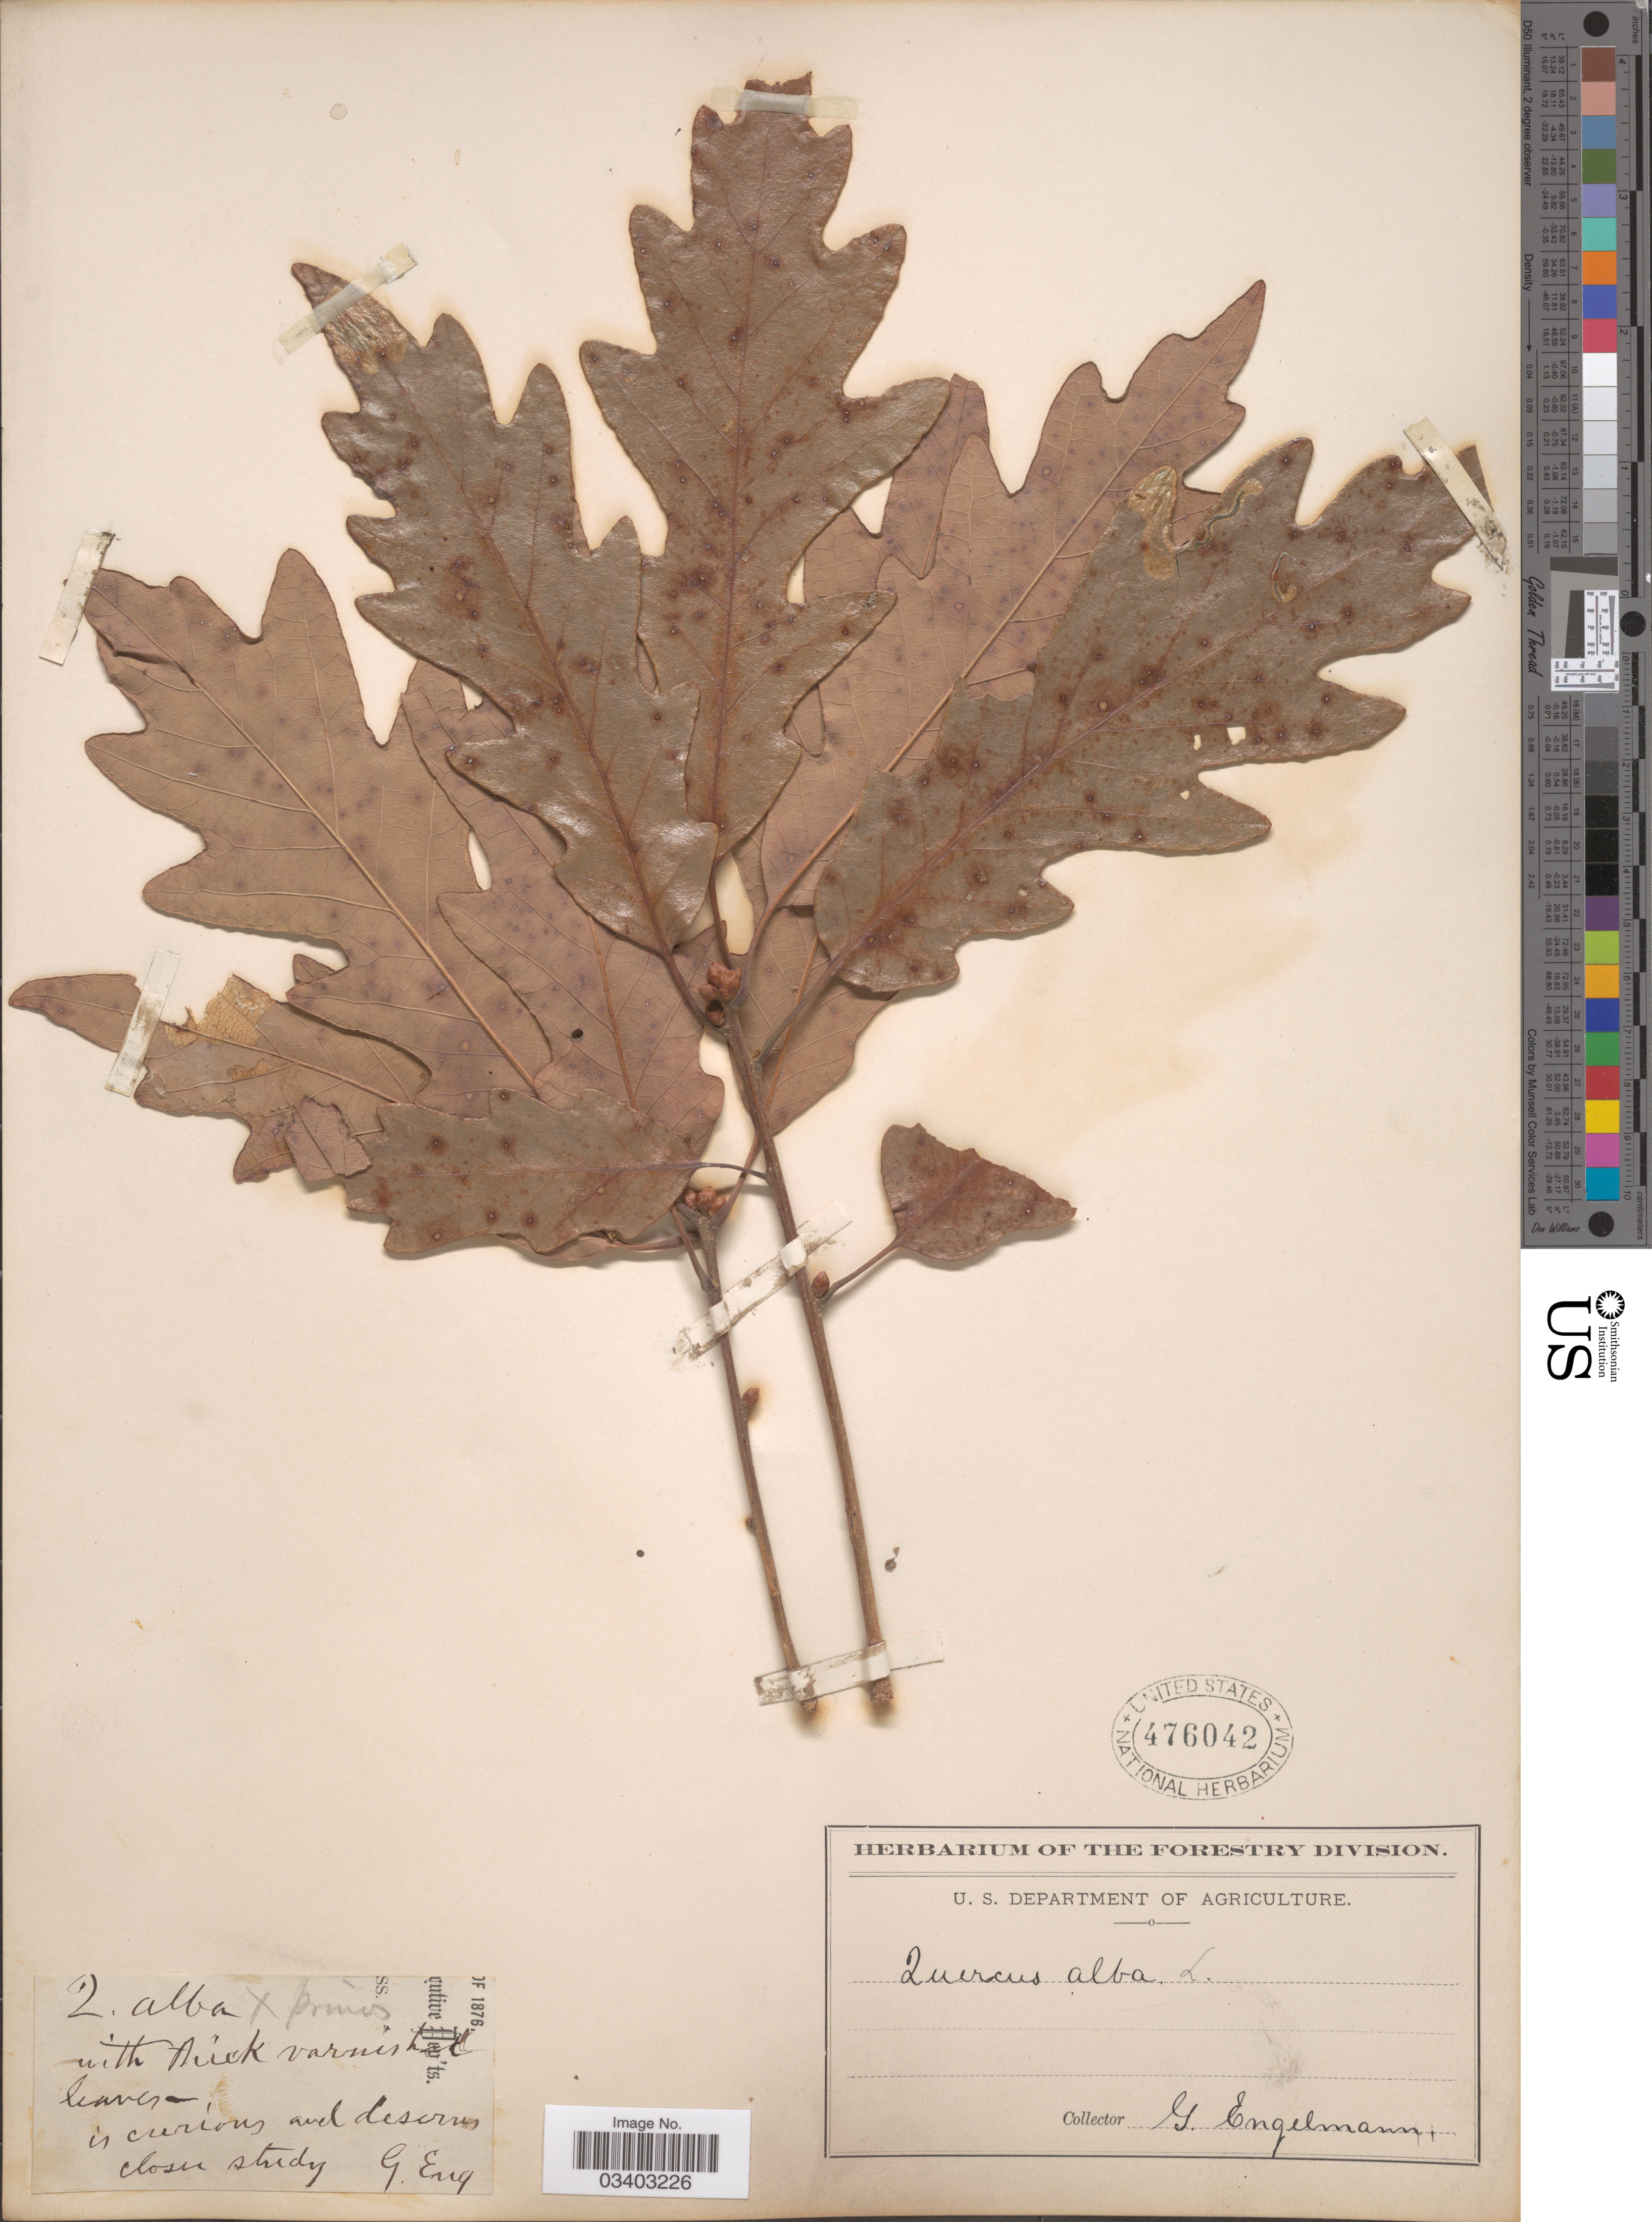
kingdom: Plantae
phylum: Tracheophyta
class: Magnoliopsida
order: Fagales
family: Fagaceae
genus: Quercus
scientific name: Quercus alba x Q. prinus L.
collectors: G. Engelmann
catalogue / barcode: US 476042